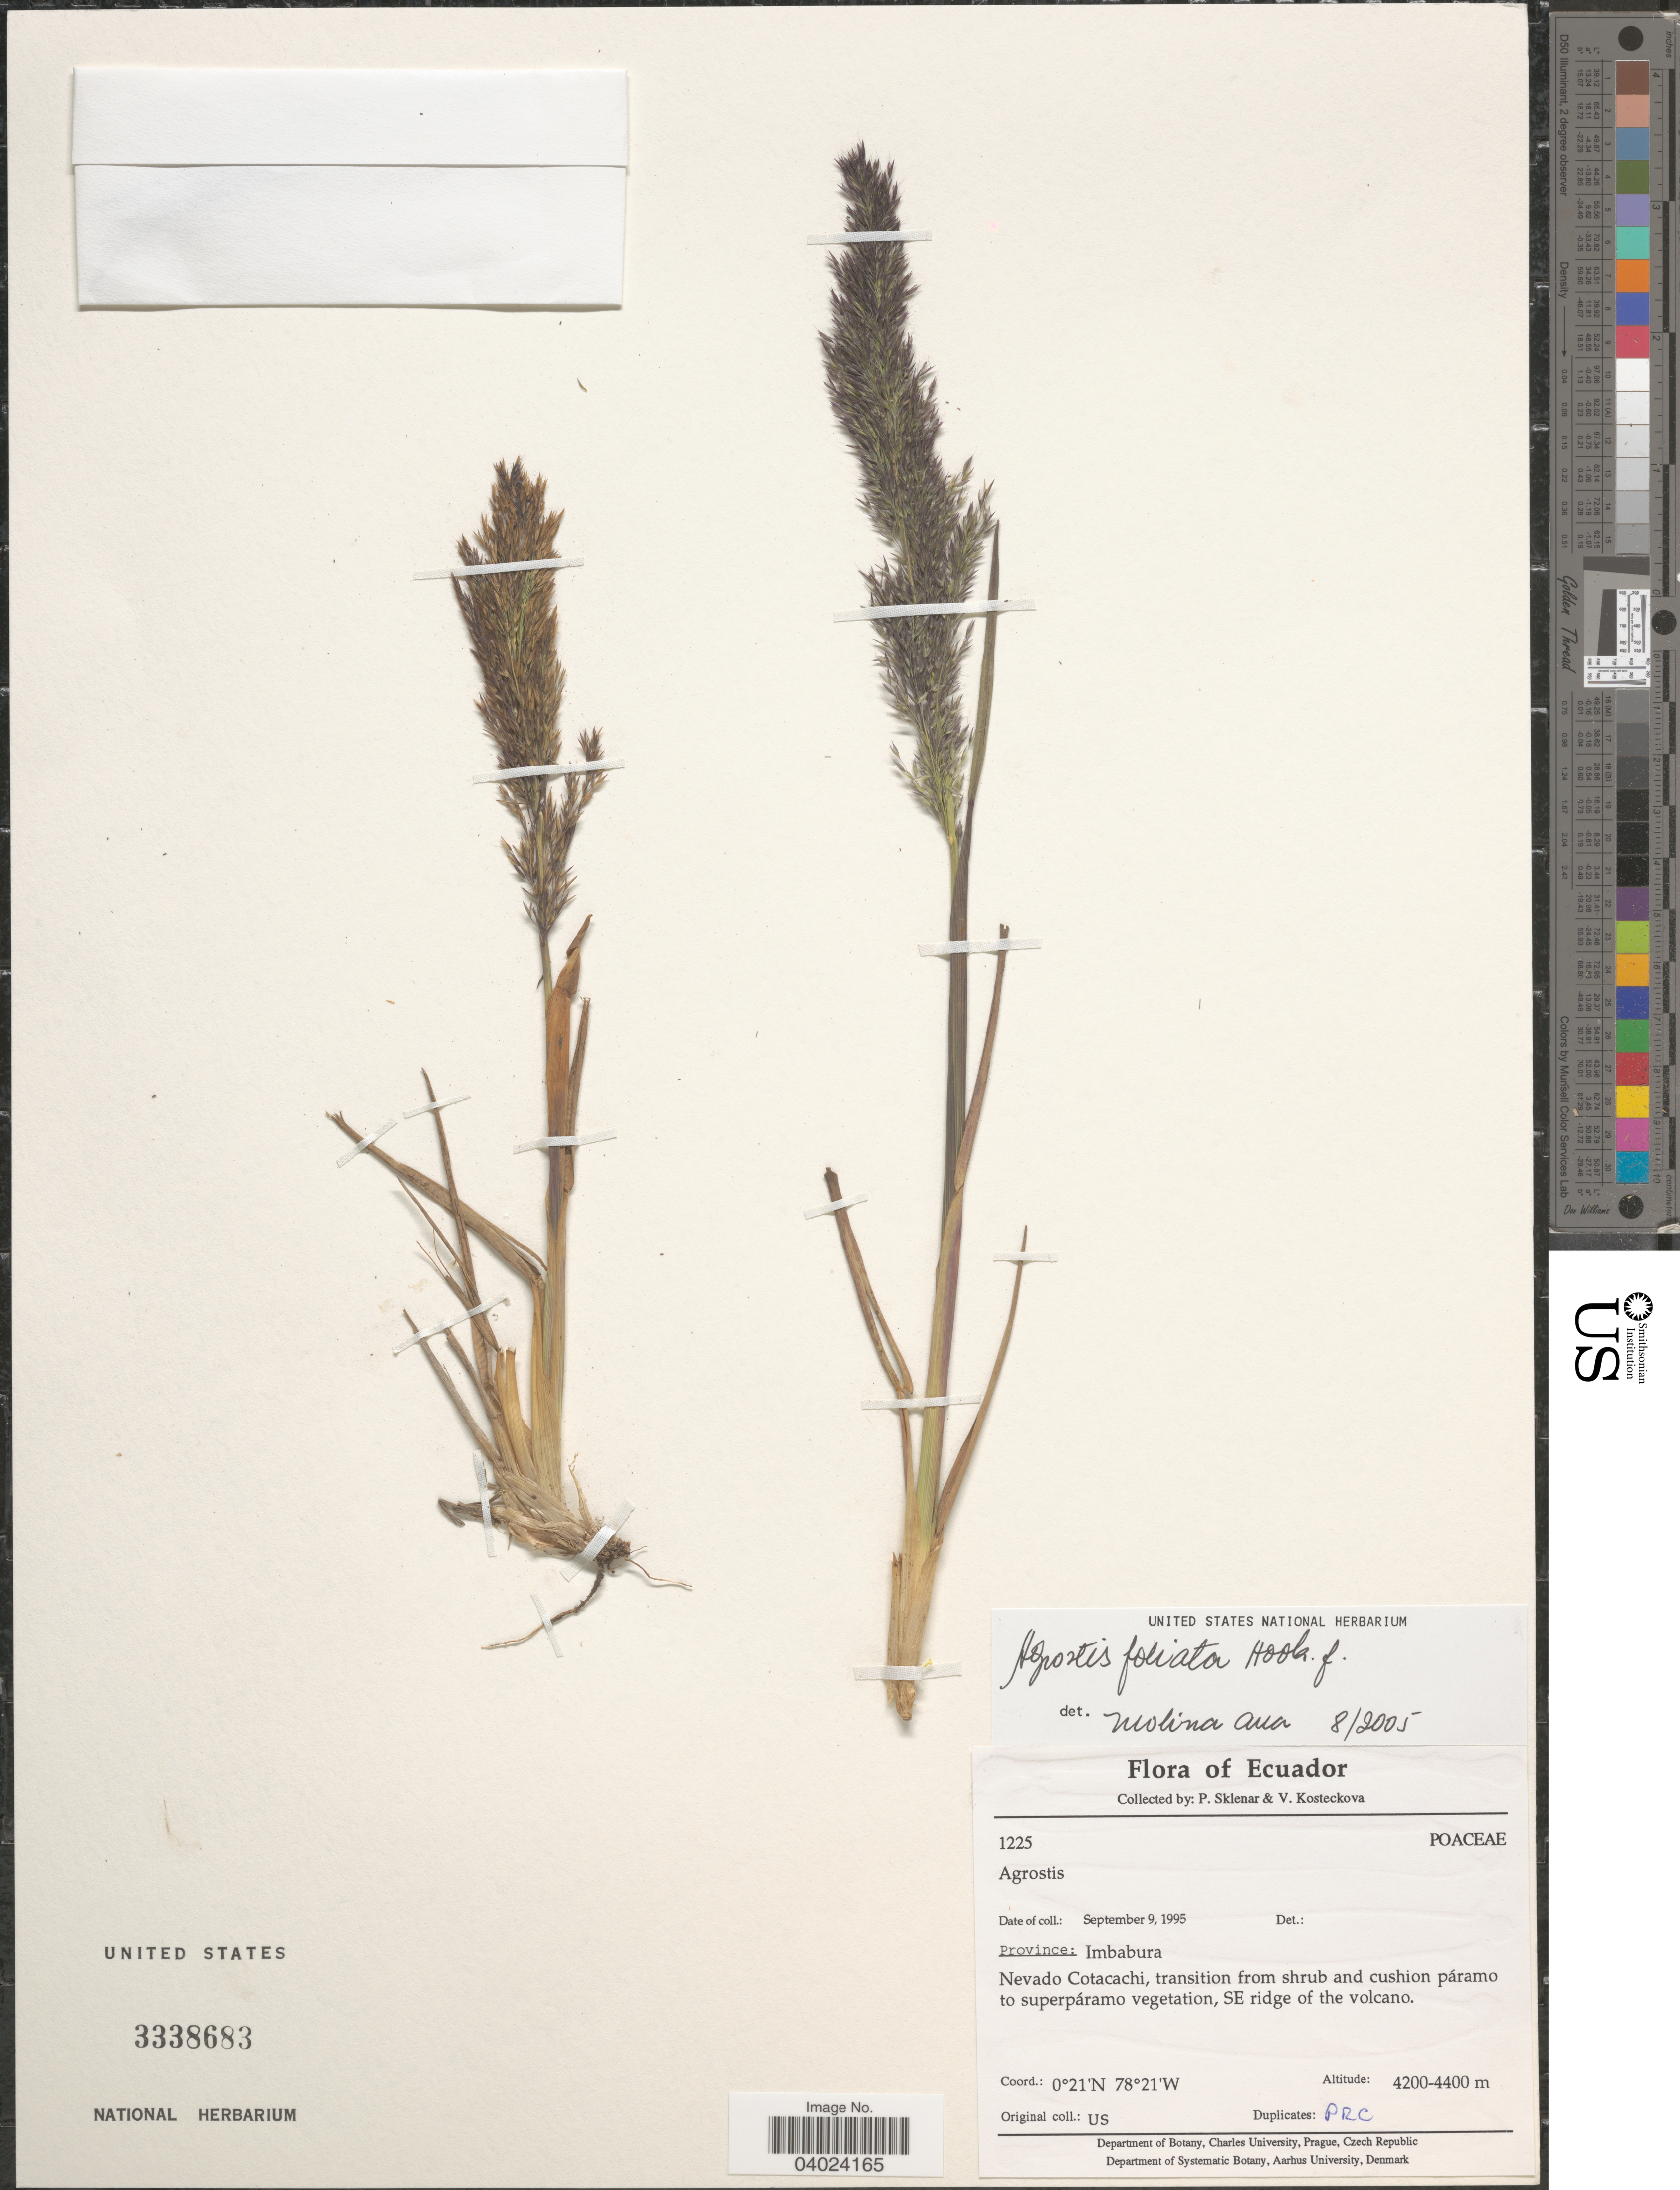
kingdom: Plantae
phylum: Tracheophyta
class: Liliopsida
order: Poales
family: Poaceae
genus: Agrostis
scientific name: Agrostis foliata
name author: Hook. f.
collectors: P. Sklenar & V. Kosteckova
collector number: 1225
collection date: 1995-09-09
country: Ecuador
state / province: Imbabura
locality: Nevado Cotacachi, SE ridge of the volcano.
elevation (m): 4200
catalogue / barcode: US 3338683